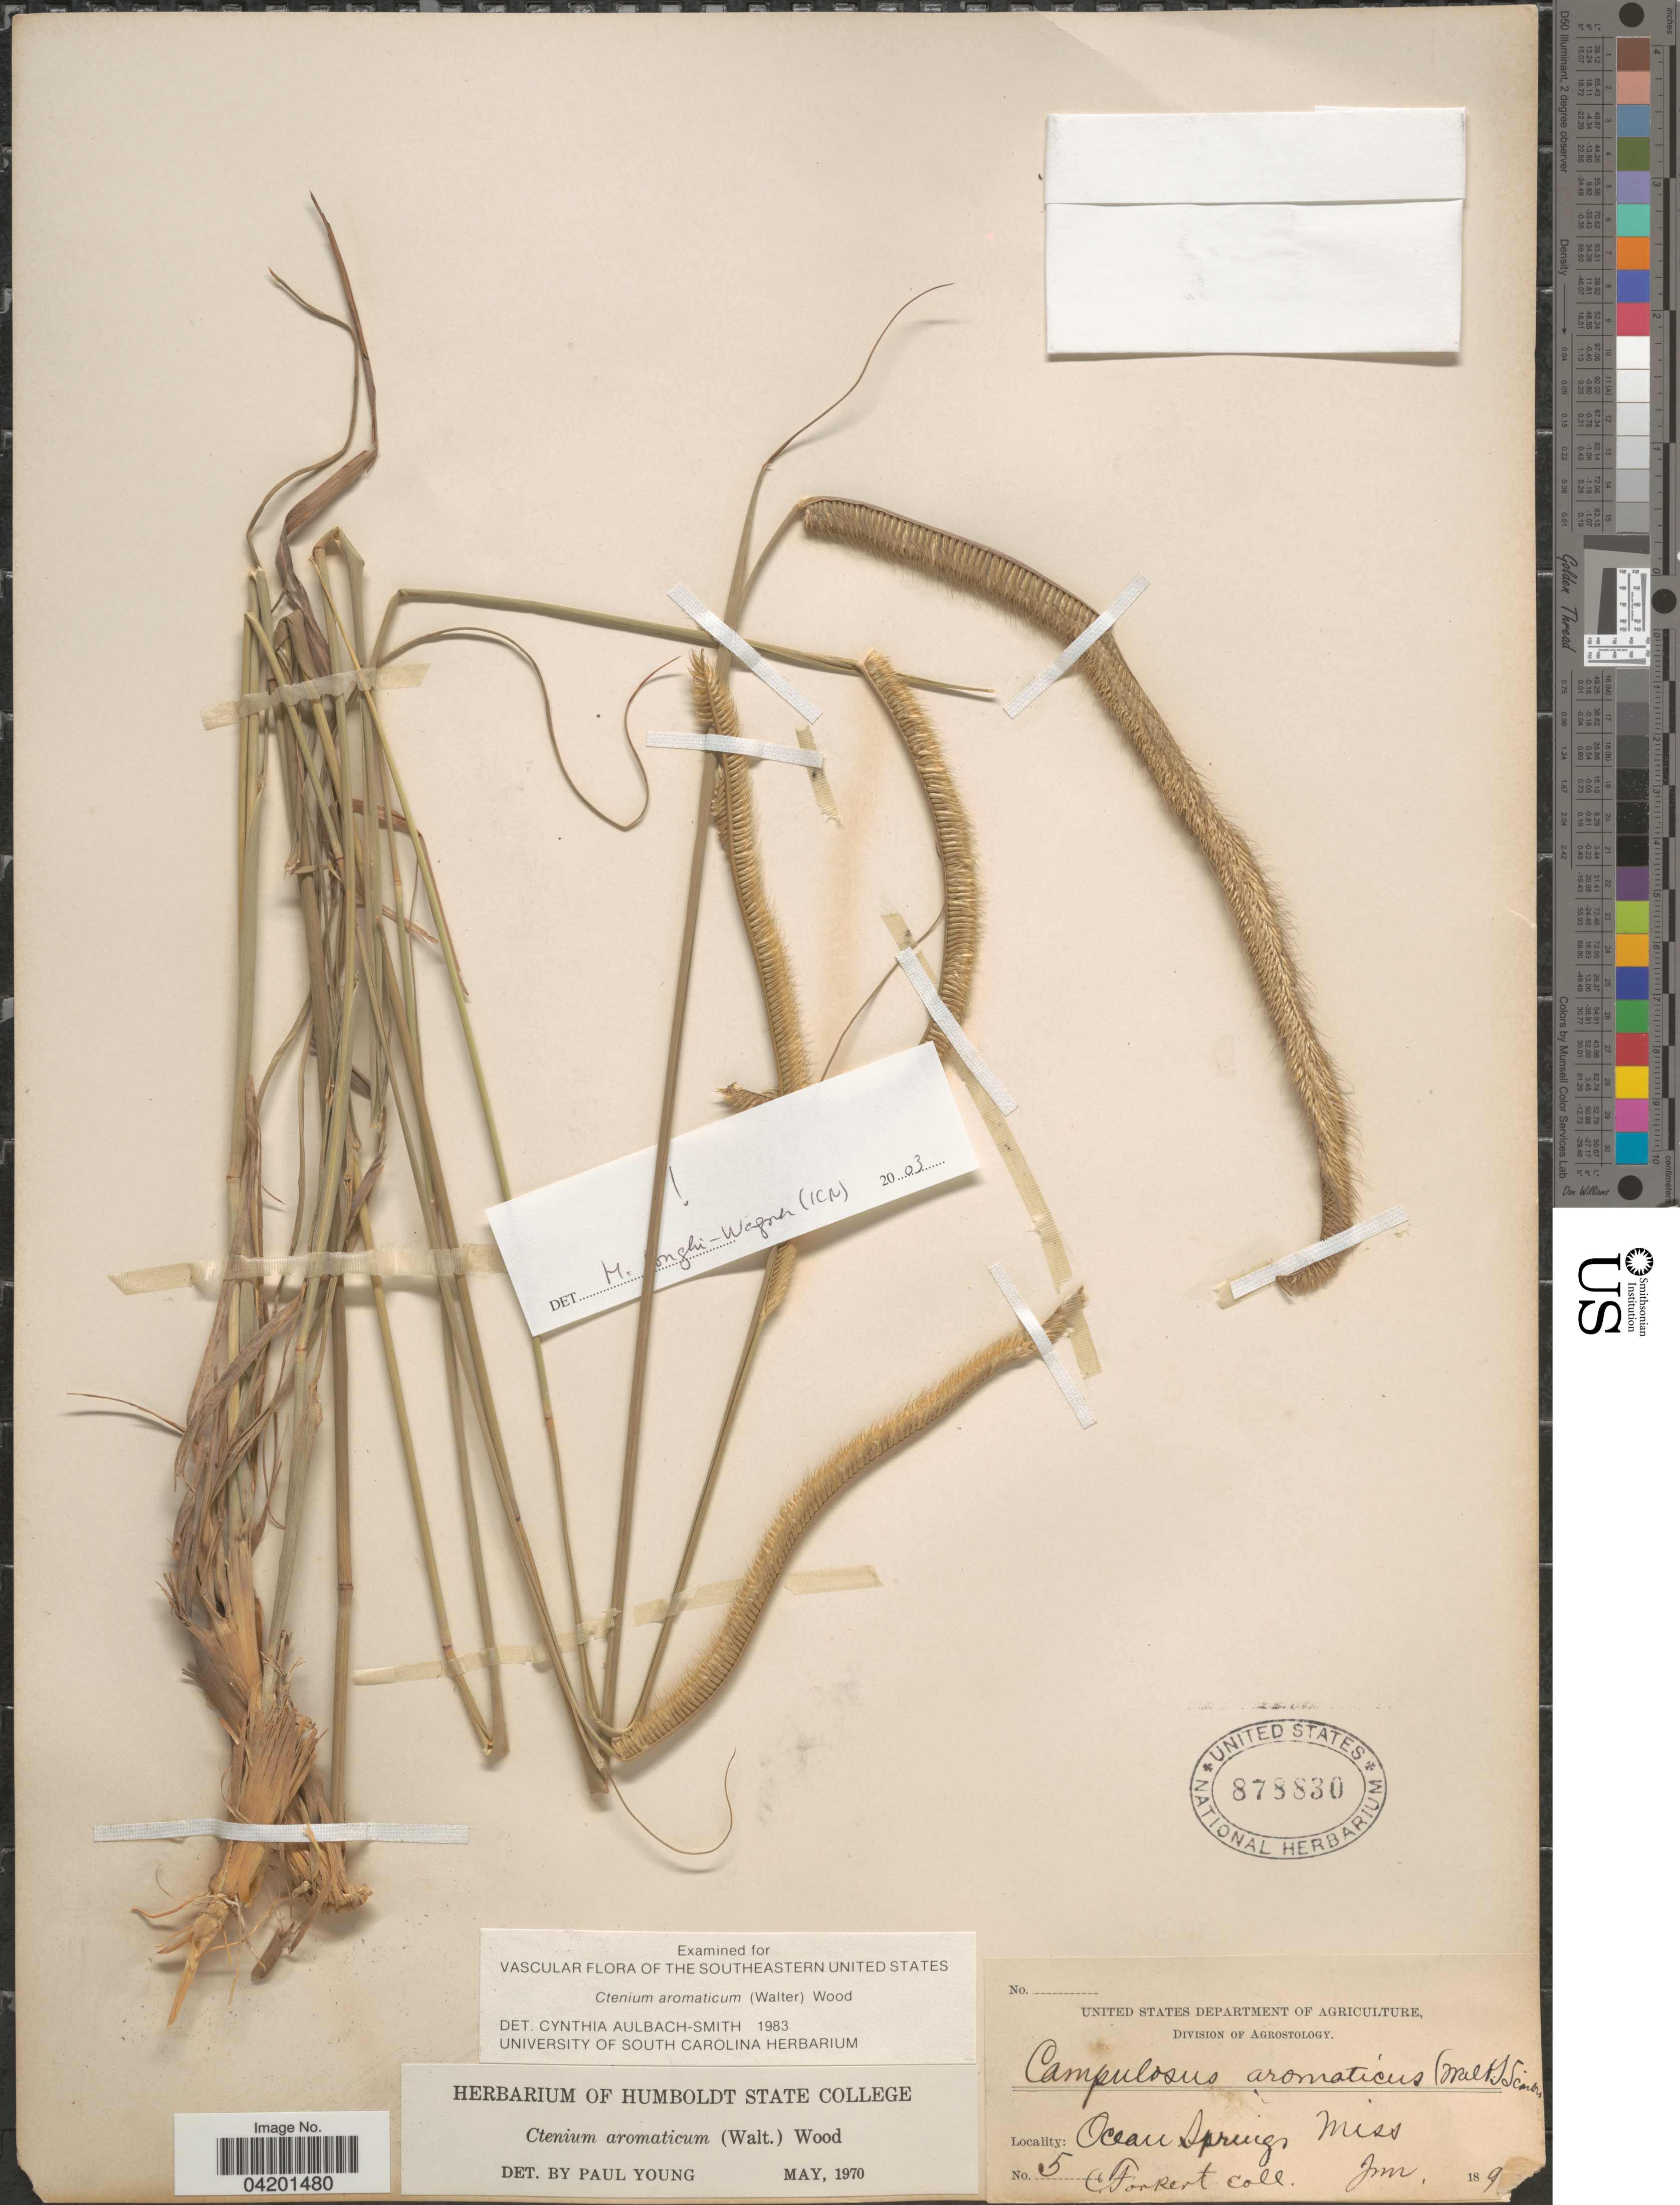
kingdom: Plantae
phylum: Tracheophyta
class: Liliopsida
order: Poales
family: Poaceae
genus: Ctenium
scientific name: Ctenium floridanum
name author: (Hitchc.) Hitchc.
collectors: C. Forkert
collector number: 5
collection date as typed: June, 189!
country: United States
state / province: Mississippi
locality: Ocean Springs.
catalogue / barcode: US 878830